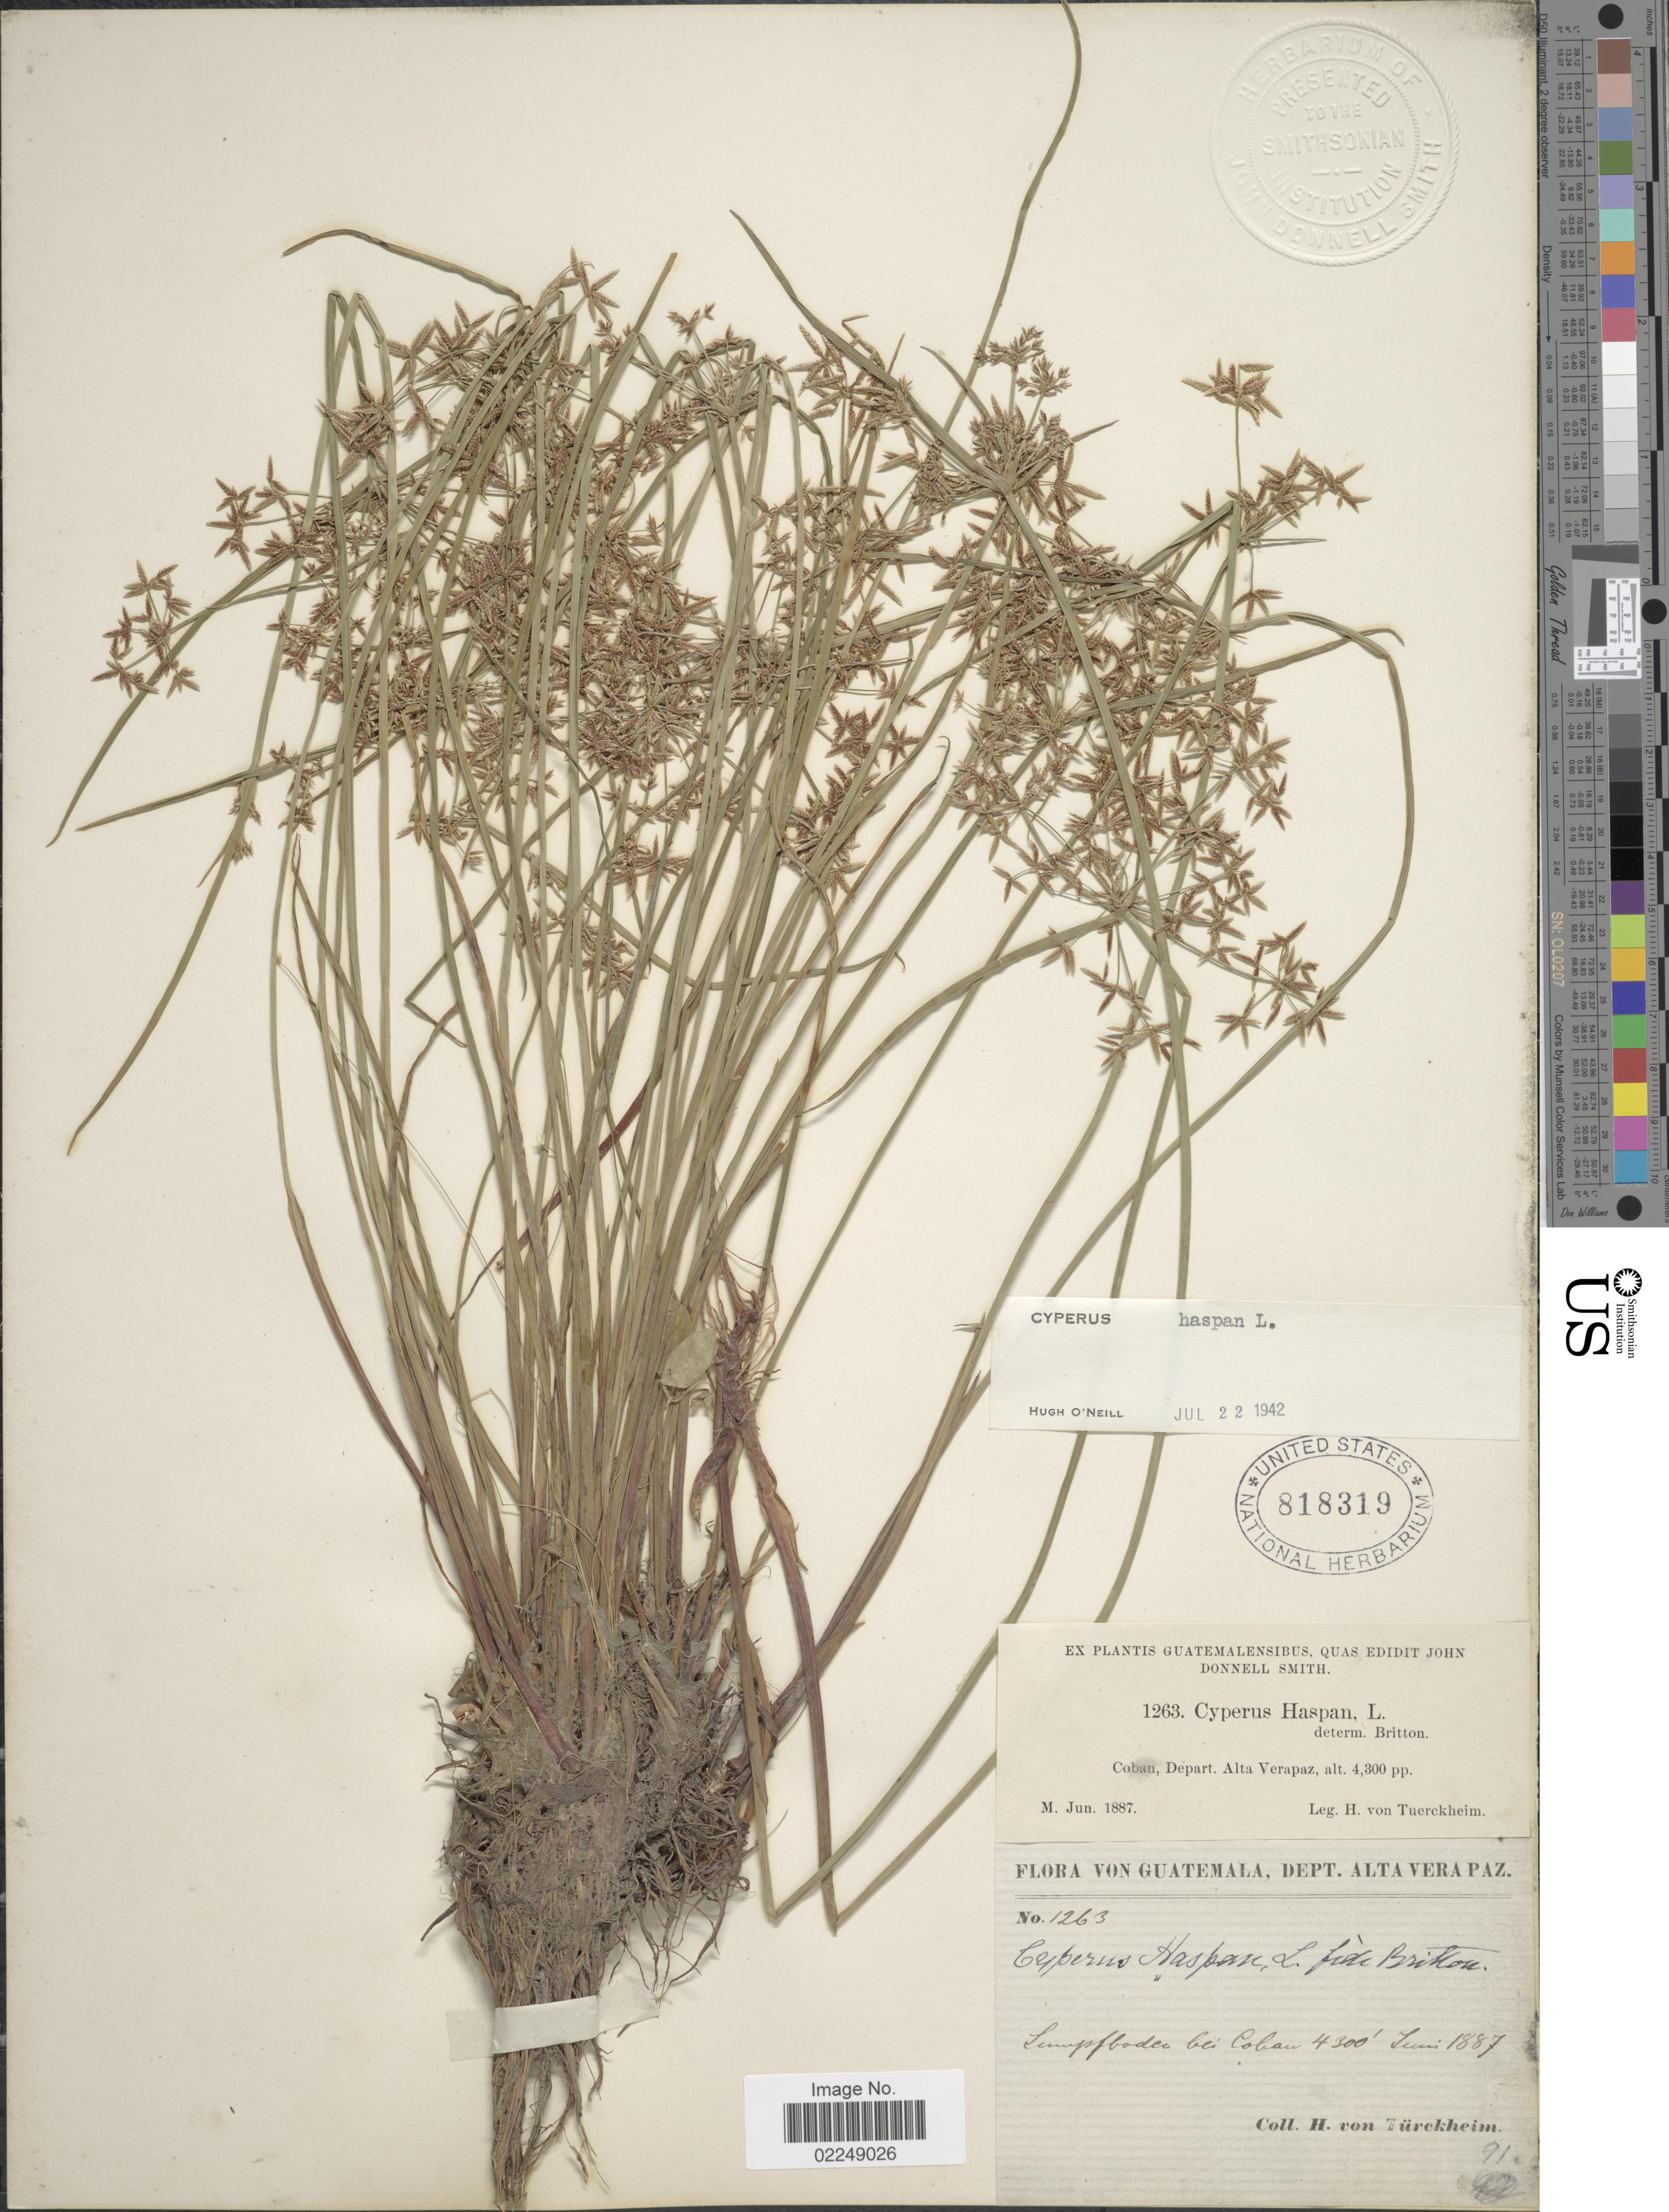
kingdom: Plantae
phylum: Tracheophyta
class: Liliopsida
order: Poales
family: Cyperaceae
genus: Cyperus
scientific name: Cyperus haspan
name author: L.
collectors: H. von Türckheim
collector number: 1263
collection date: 1887-06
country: Guatemala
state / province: Alta Verapaz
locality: Sumpfboden bei Coban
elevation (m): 1311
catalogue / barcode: US 818319